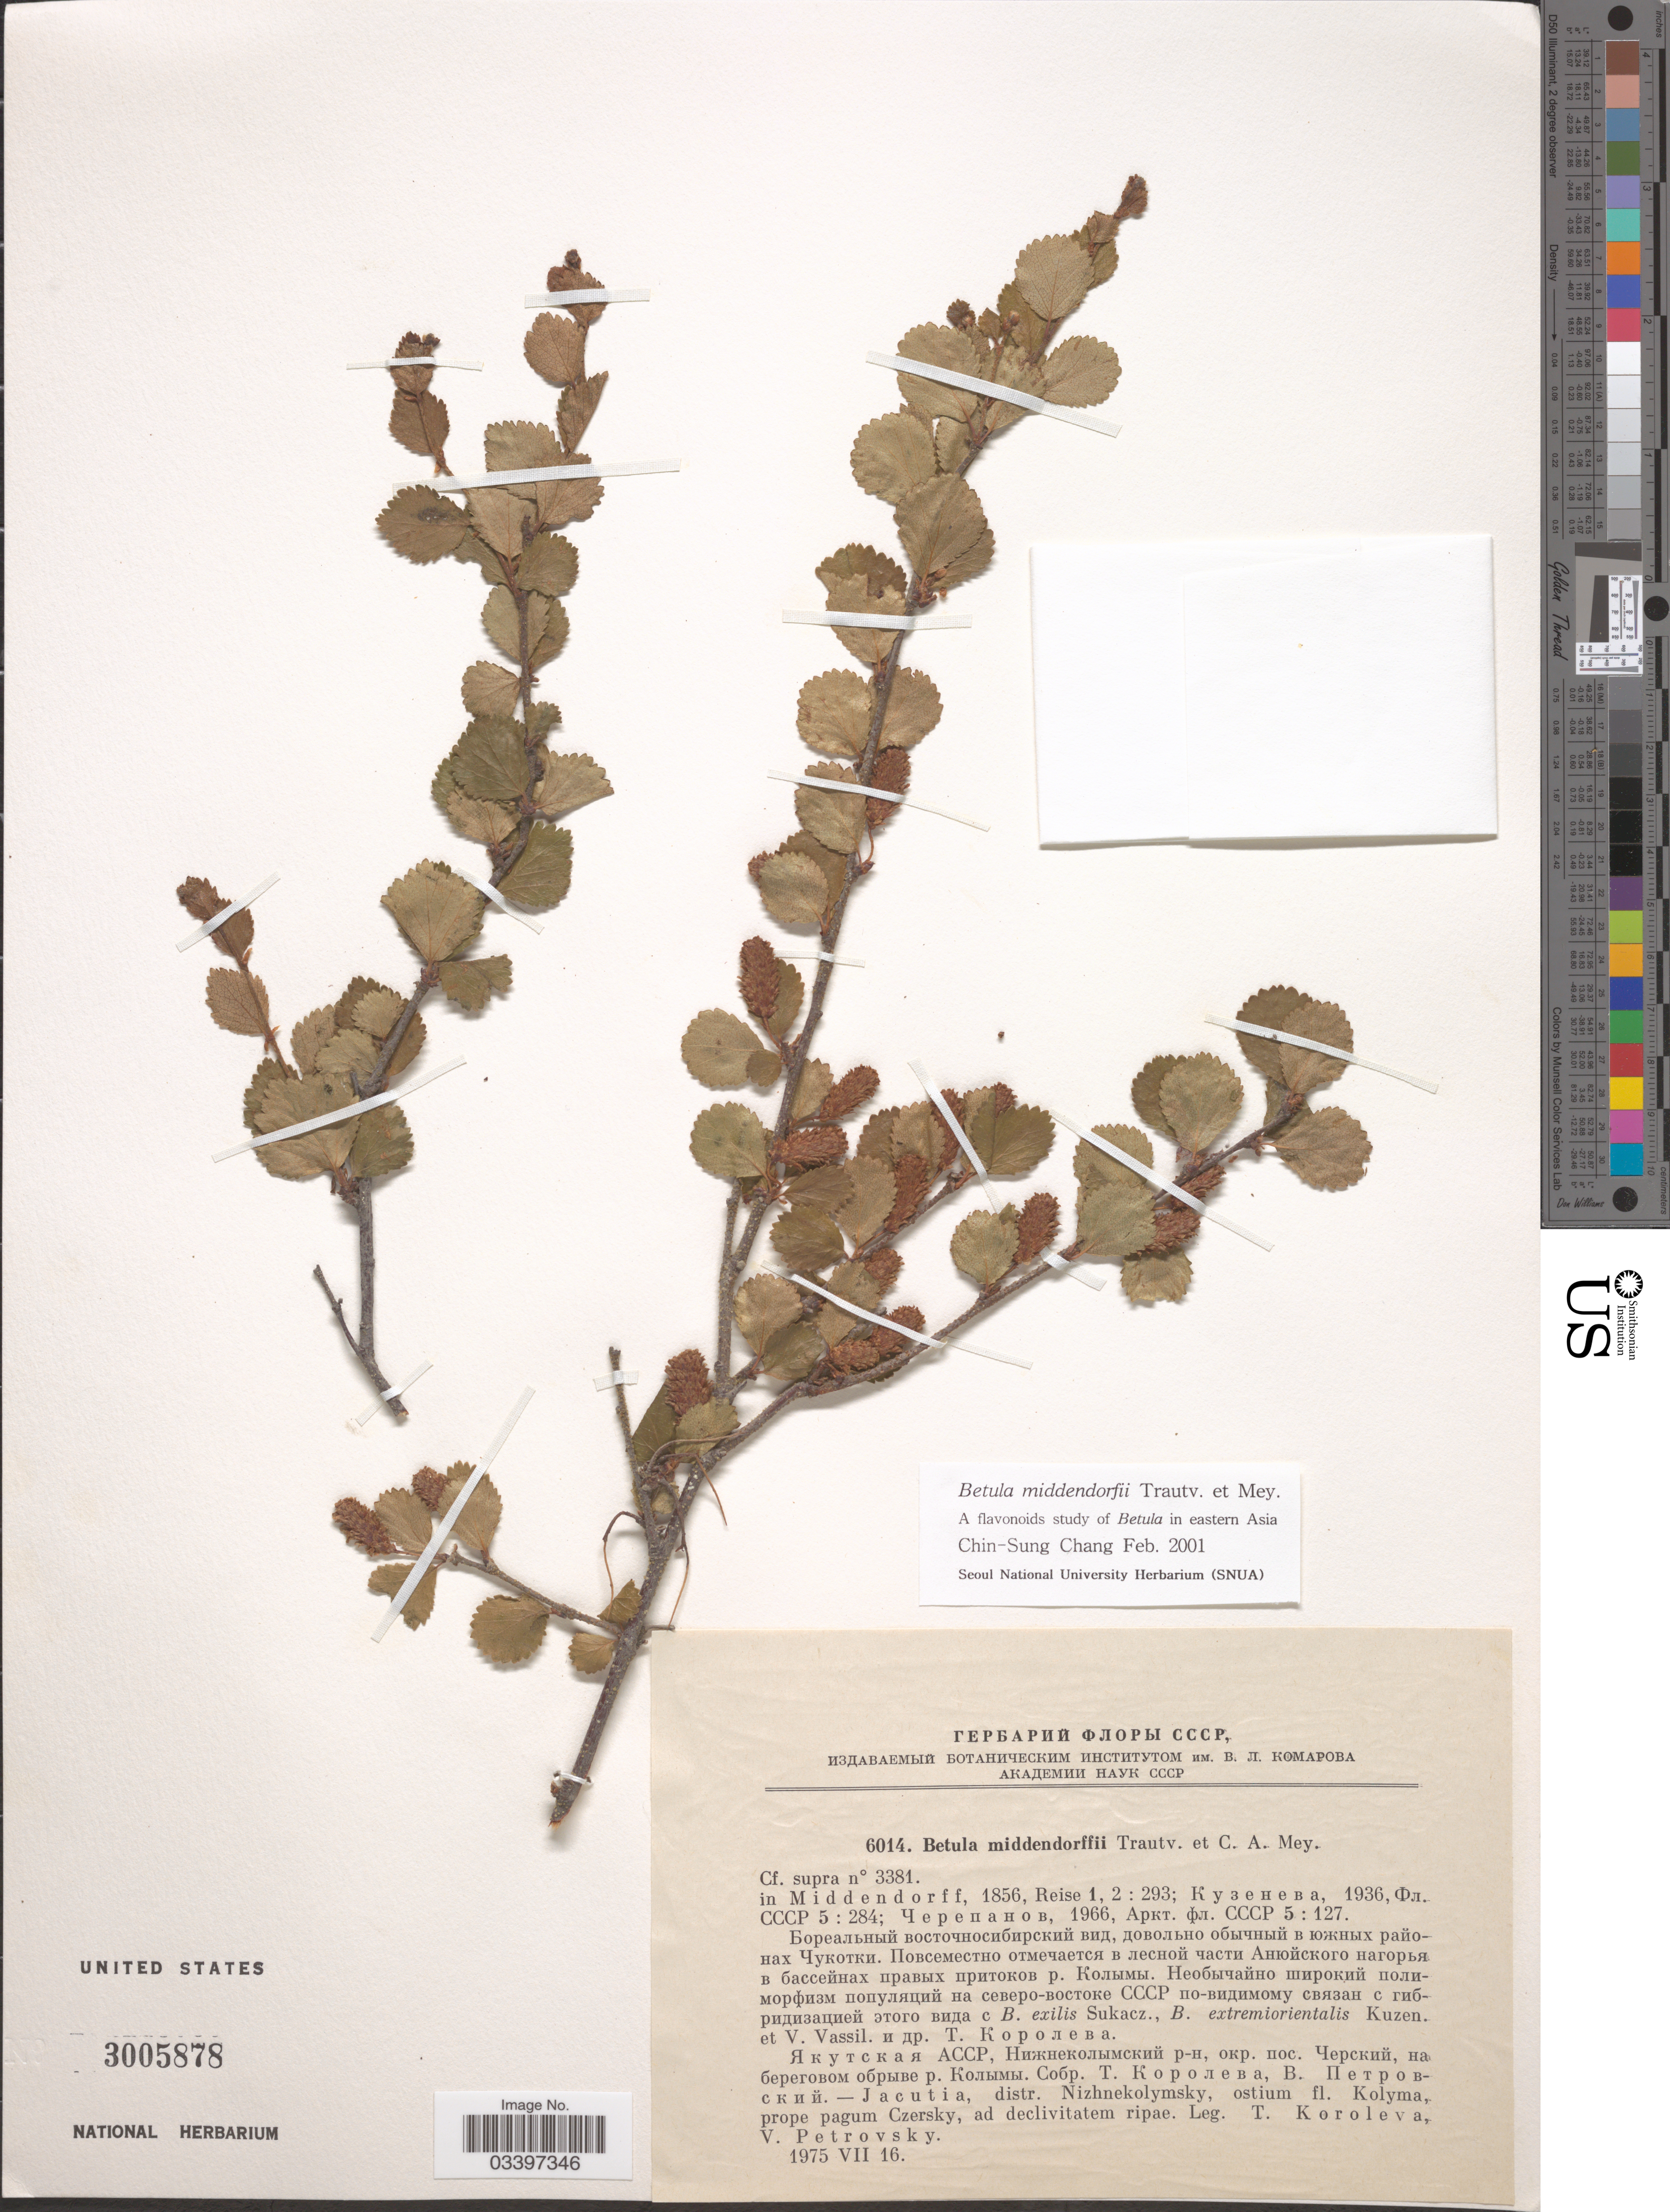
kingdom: Plantae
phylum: Tracheophyta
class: Magnoliopsida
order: Fagales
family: Betulaceae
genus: Betula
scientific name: Betula middendorffii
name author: Trautv. & C.A. Mey.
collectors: T. Koroleva & V. Petrovsky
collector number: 6014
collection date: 1975-07-16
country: Russian Federation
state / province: Sakha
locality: Jacutia, distr. Nizhnekolymsky, ostium fl. Kolyma, prope pagum Czersky.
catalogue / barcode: US 3005878